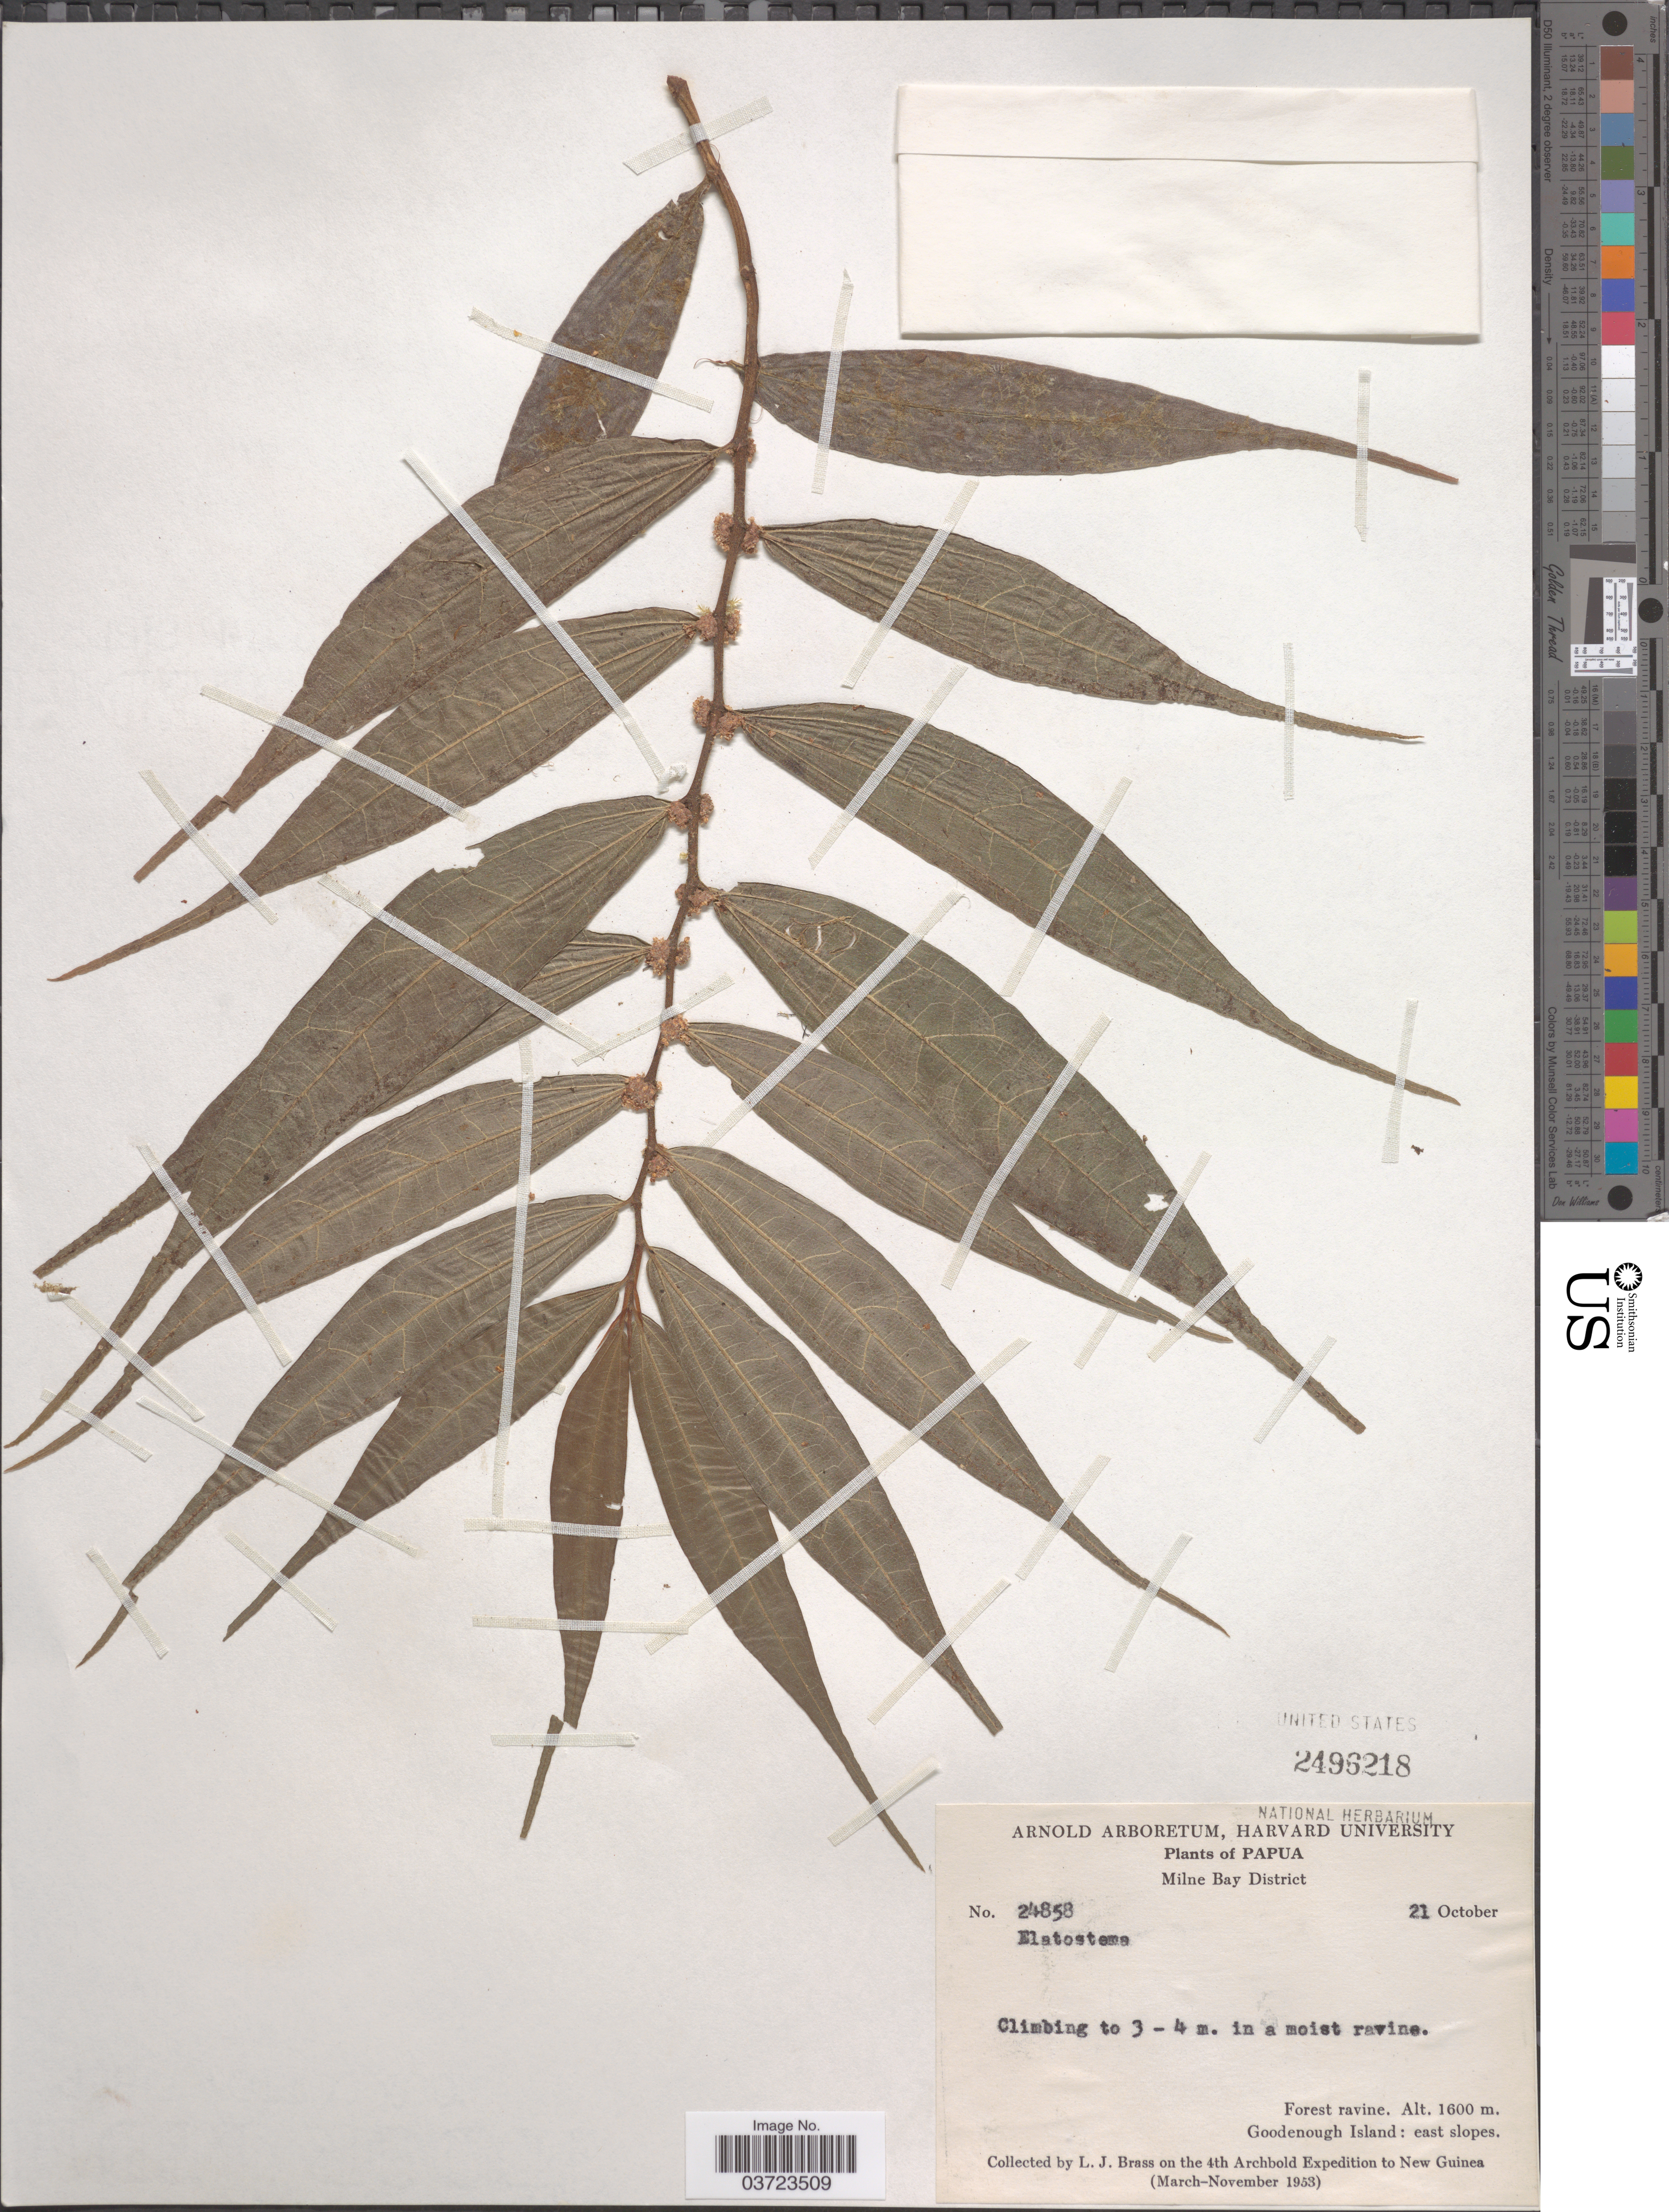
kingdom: Plantae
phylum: Tracheophyta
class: Magnoliopsida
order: Rosales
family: Urticaceae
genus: Elatostema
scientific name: Elatostema sp.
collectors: L. J. Brass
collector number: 24858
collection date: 1953-10-21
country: Papua New Guinea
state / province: Milne Bay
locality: Papua. Milne Bay District. Goodenough Island: east slopes. New Guinea.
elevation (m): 1600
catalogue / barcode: US 2496218